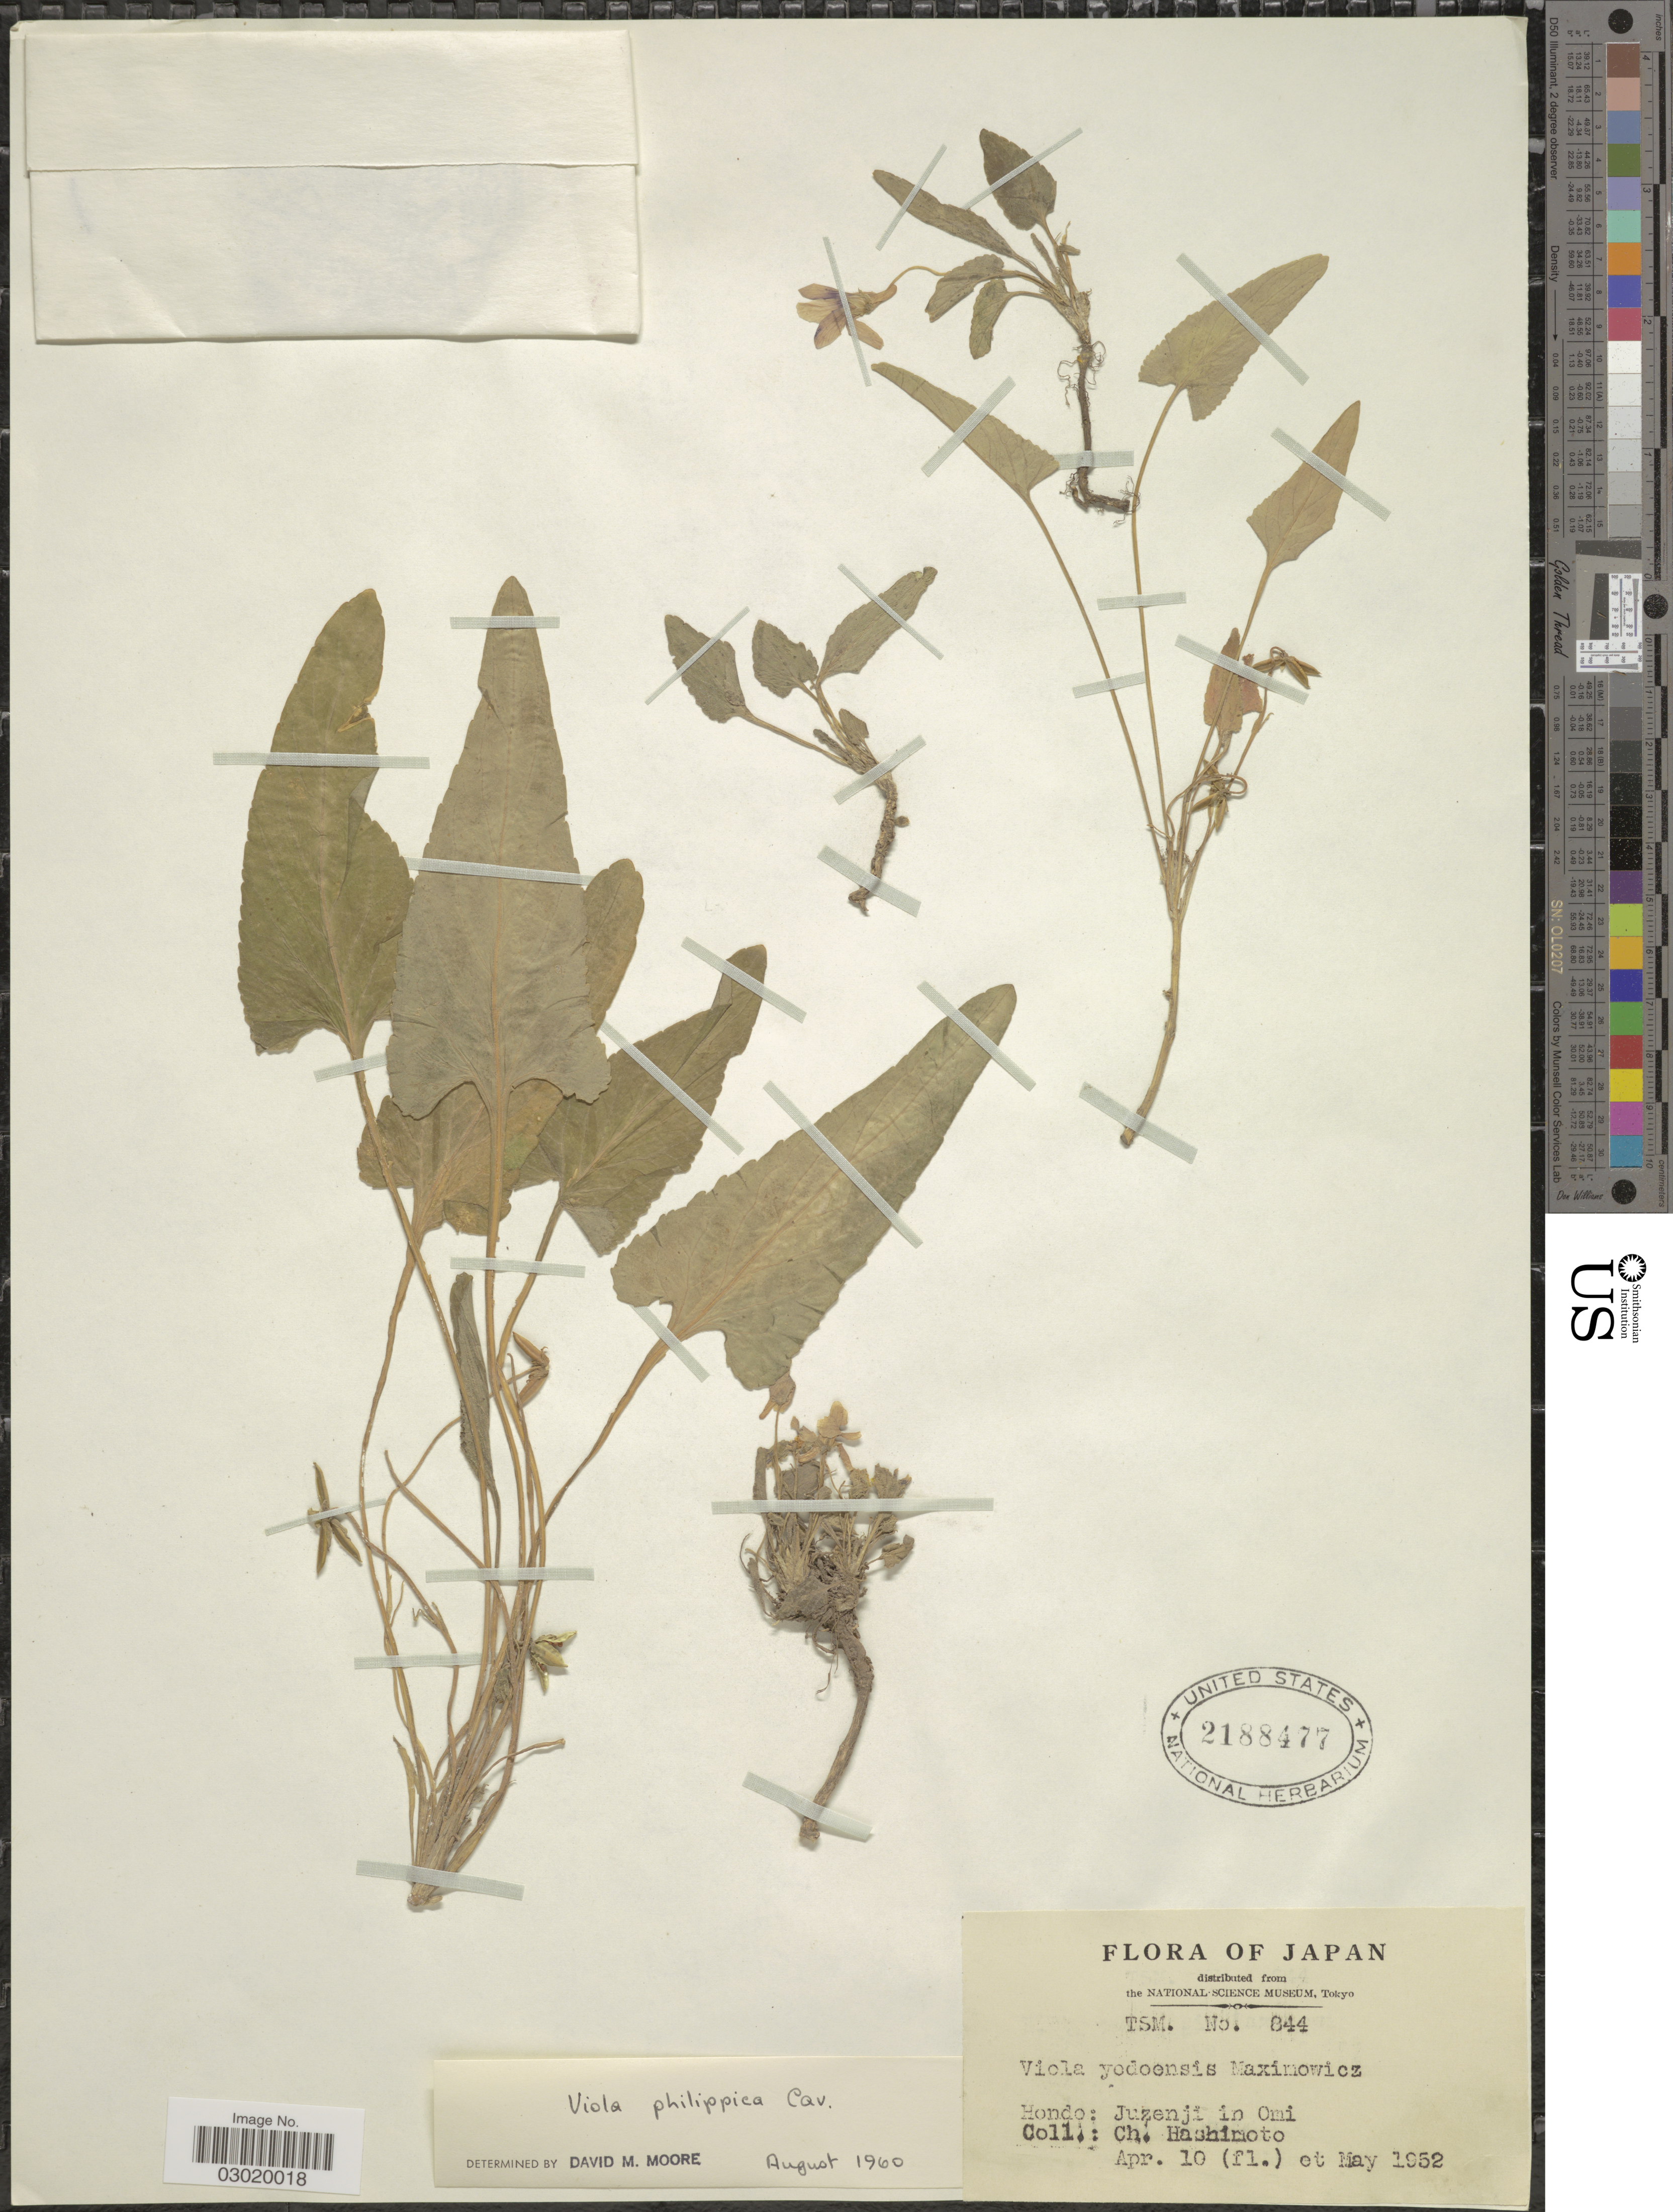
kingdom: Plantae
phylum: Tracheophyta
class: Magnoliopsida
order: Malpighiales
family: Violaceae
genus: Viola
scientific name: Viola philippica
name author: Cav.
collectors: C. Hashimoto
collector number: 844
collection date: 1952-04-10/1952-05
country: Japan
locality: Hondo: Juzenji in Omi.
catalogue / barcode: US 2188477